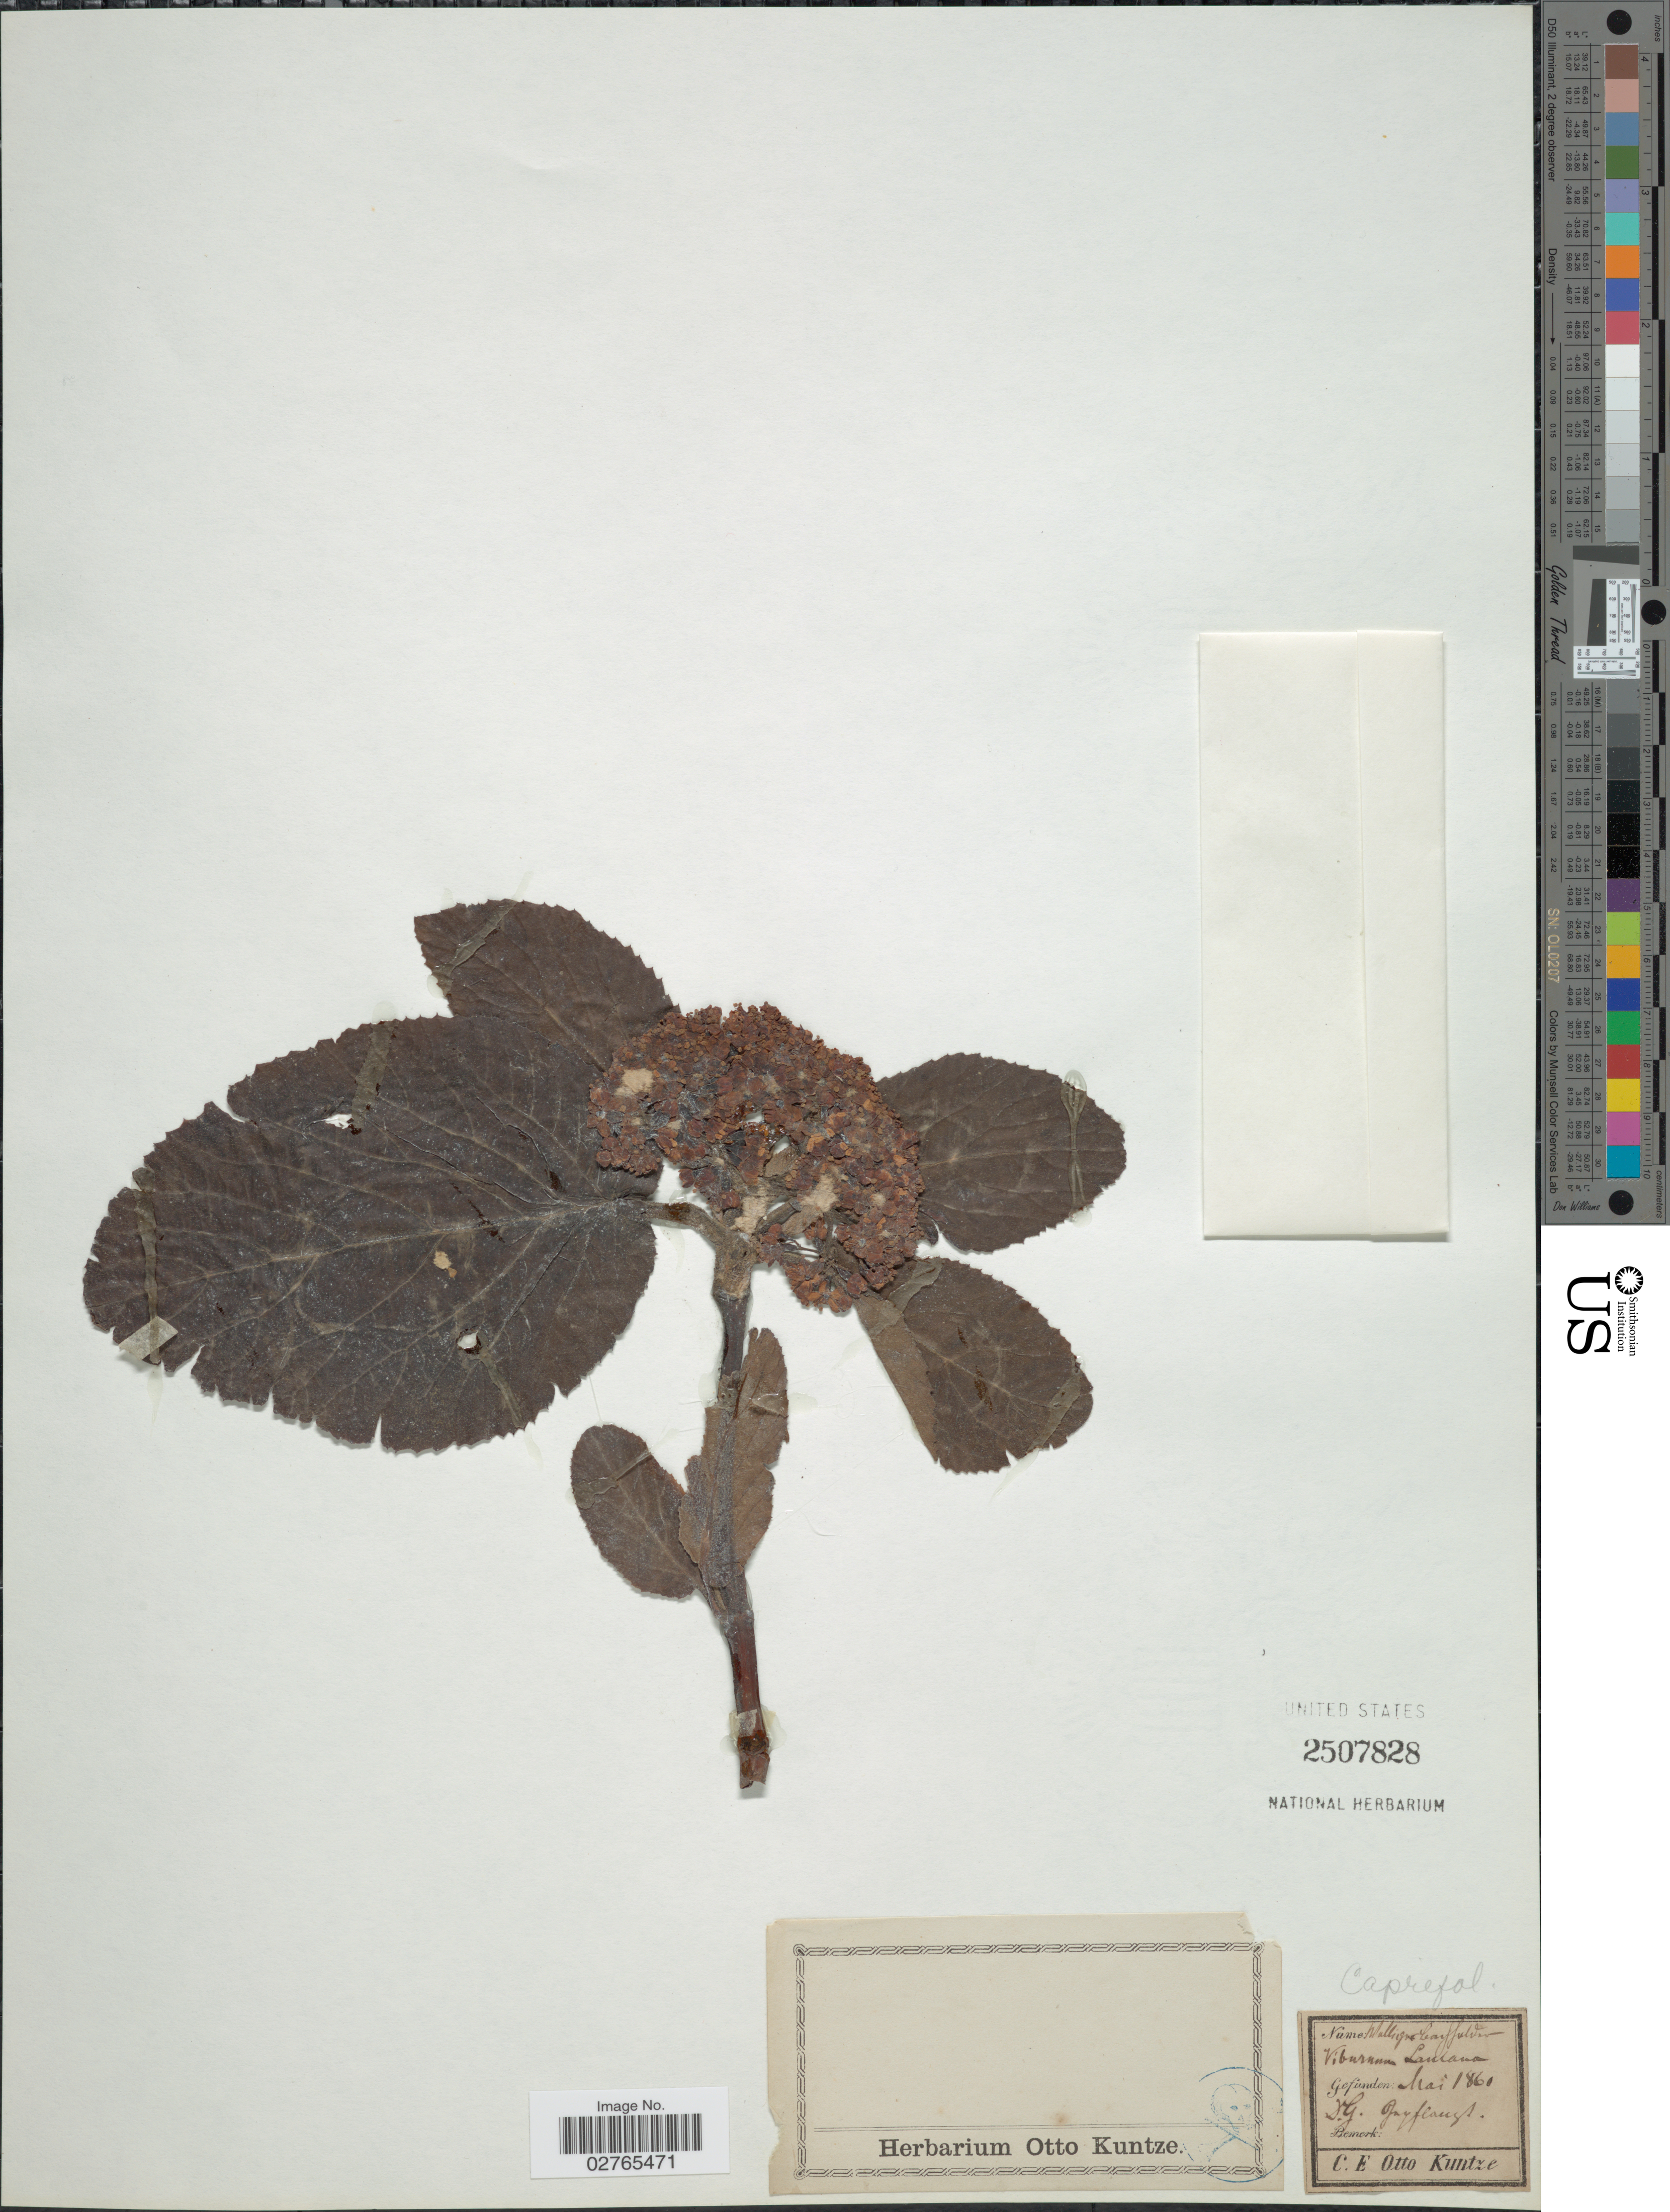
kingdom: Plantae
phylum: Tracheophyta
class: Magnoliopsida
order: Dipsacales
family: Viburnaceae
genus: Viburnum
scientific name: Viburnum lantana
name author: L.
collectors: C.E.O. Kuntze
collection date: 1861-05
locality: D.G. Gayflaugt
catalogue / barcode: US 2507828